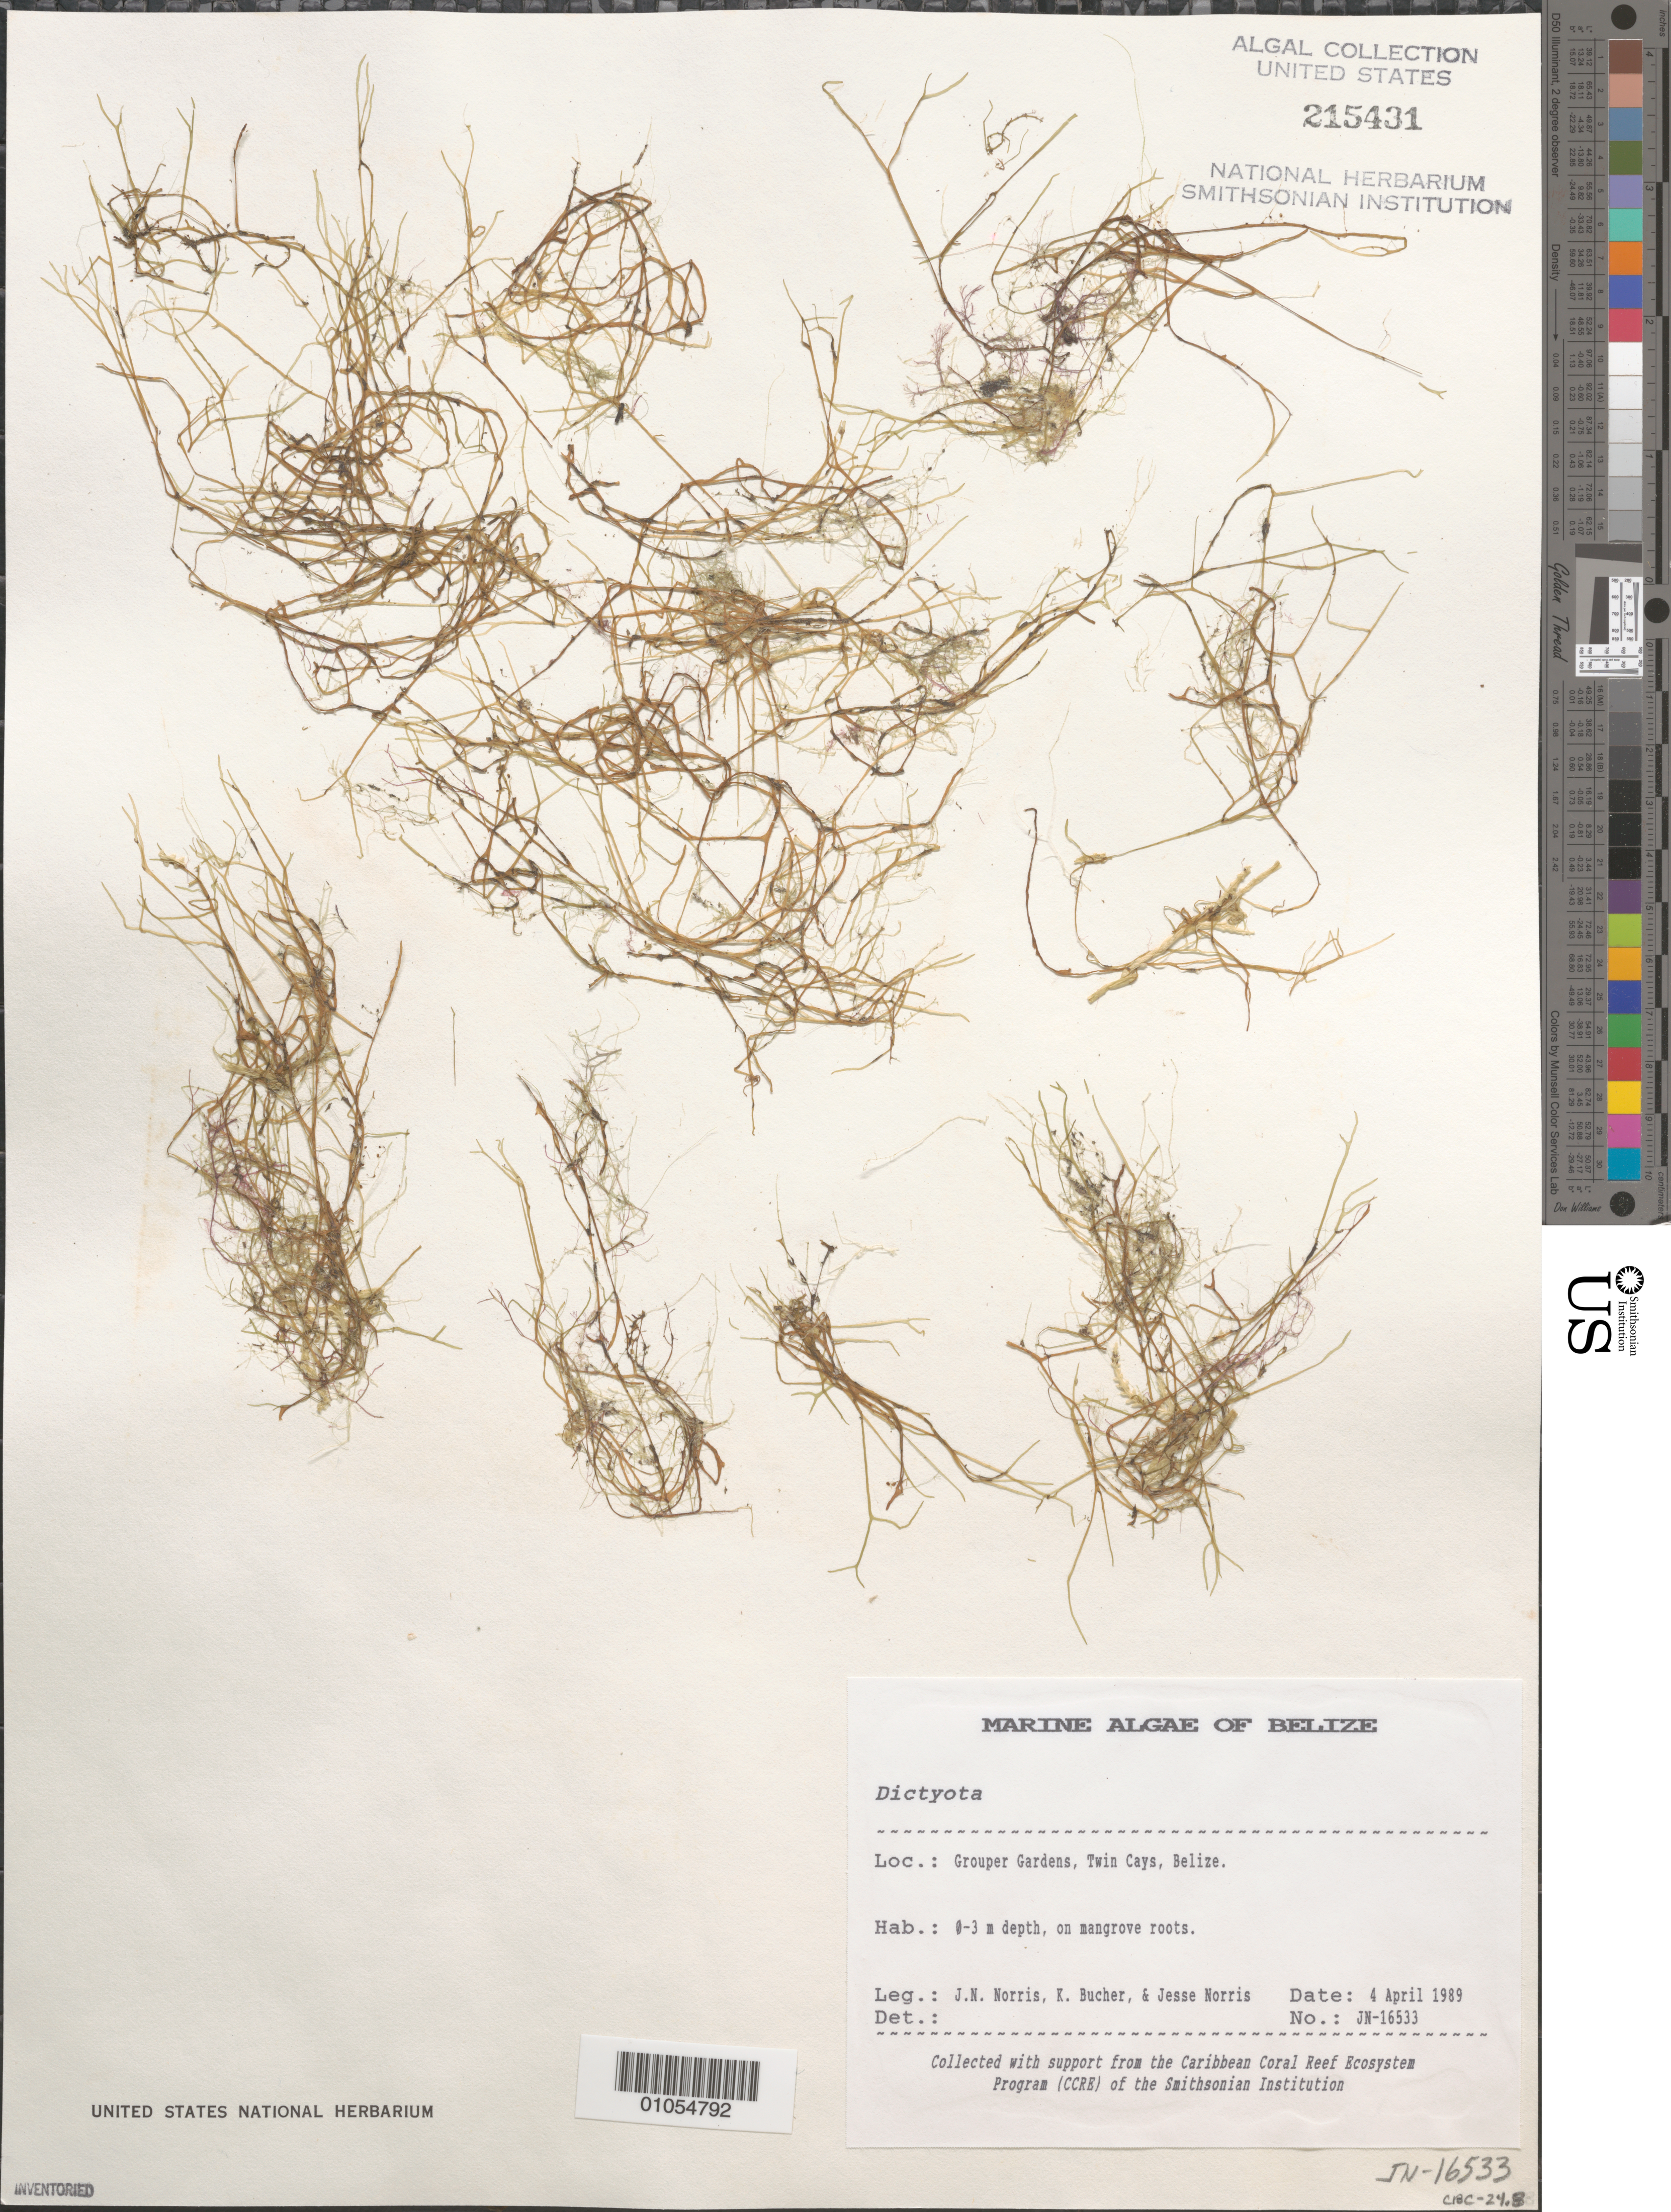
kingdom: Chromista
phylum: Ochrophyta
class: Phaeophyceae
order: Dictyotales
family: Dictyotaceae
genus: Dictyota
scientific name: Dictyota sp.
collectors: J. N. Norris, K. E. Bucher & J. A. Norris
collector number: JN-16533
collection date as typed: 04 Apr 1989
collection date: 1989-04-04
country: Belize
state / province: Stann Creek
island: Twin Cays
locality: Grouper Gardens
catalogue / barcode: US 215431